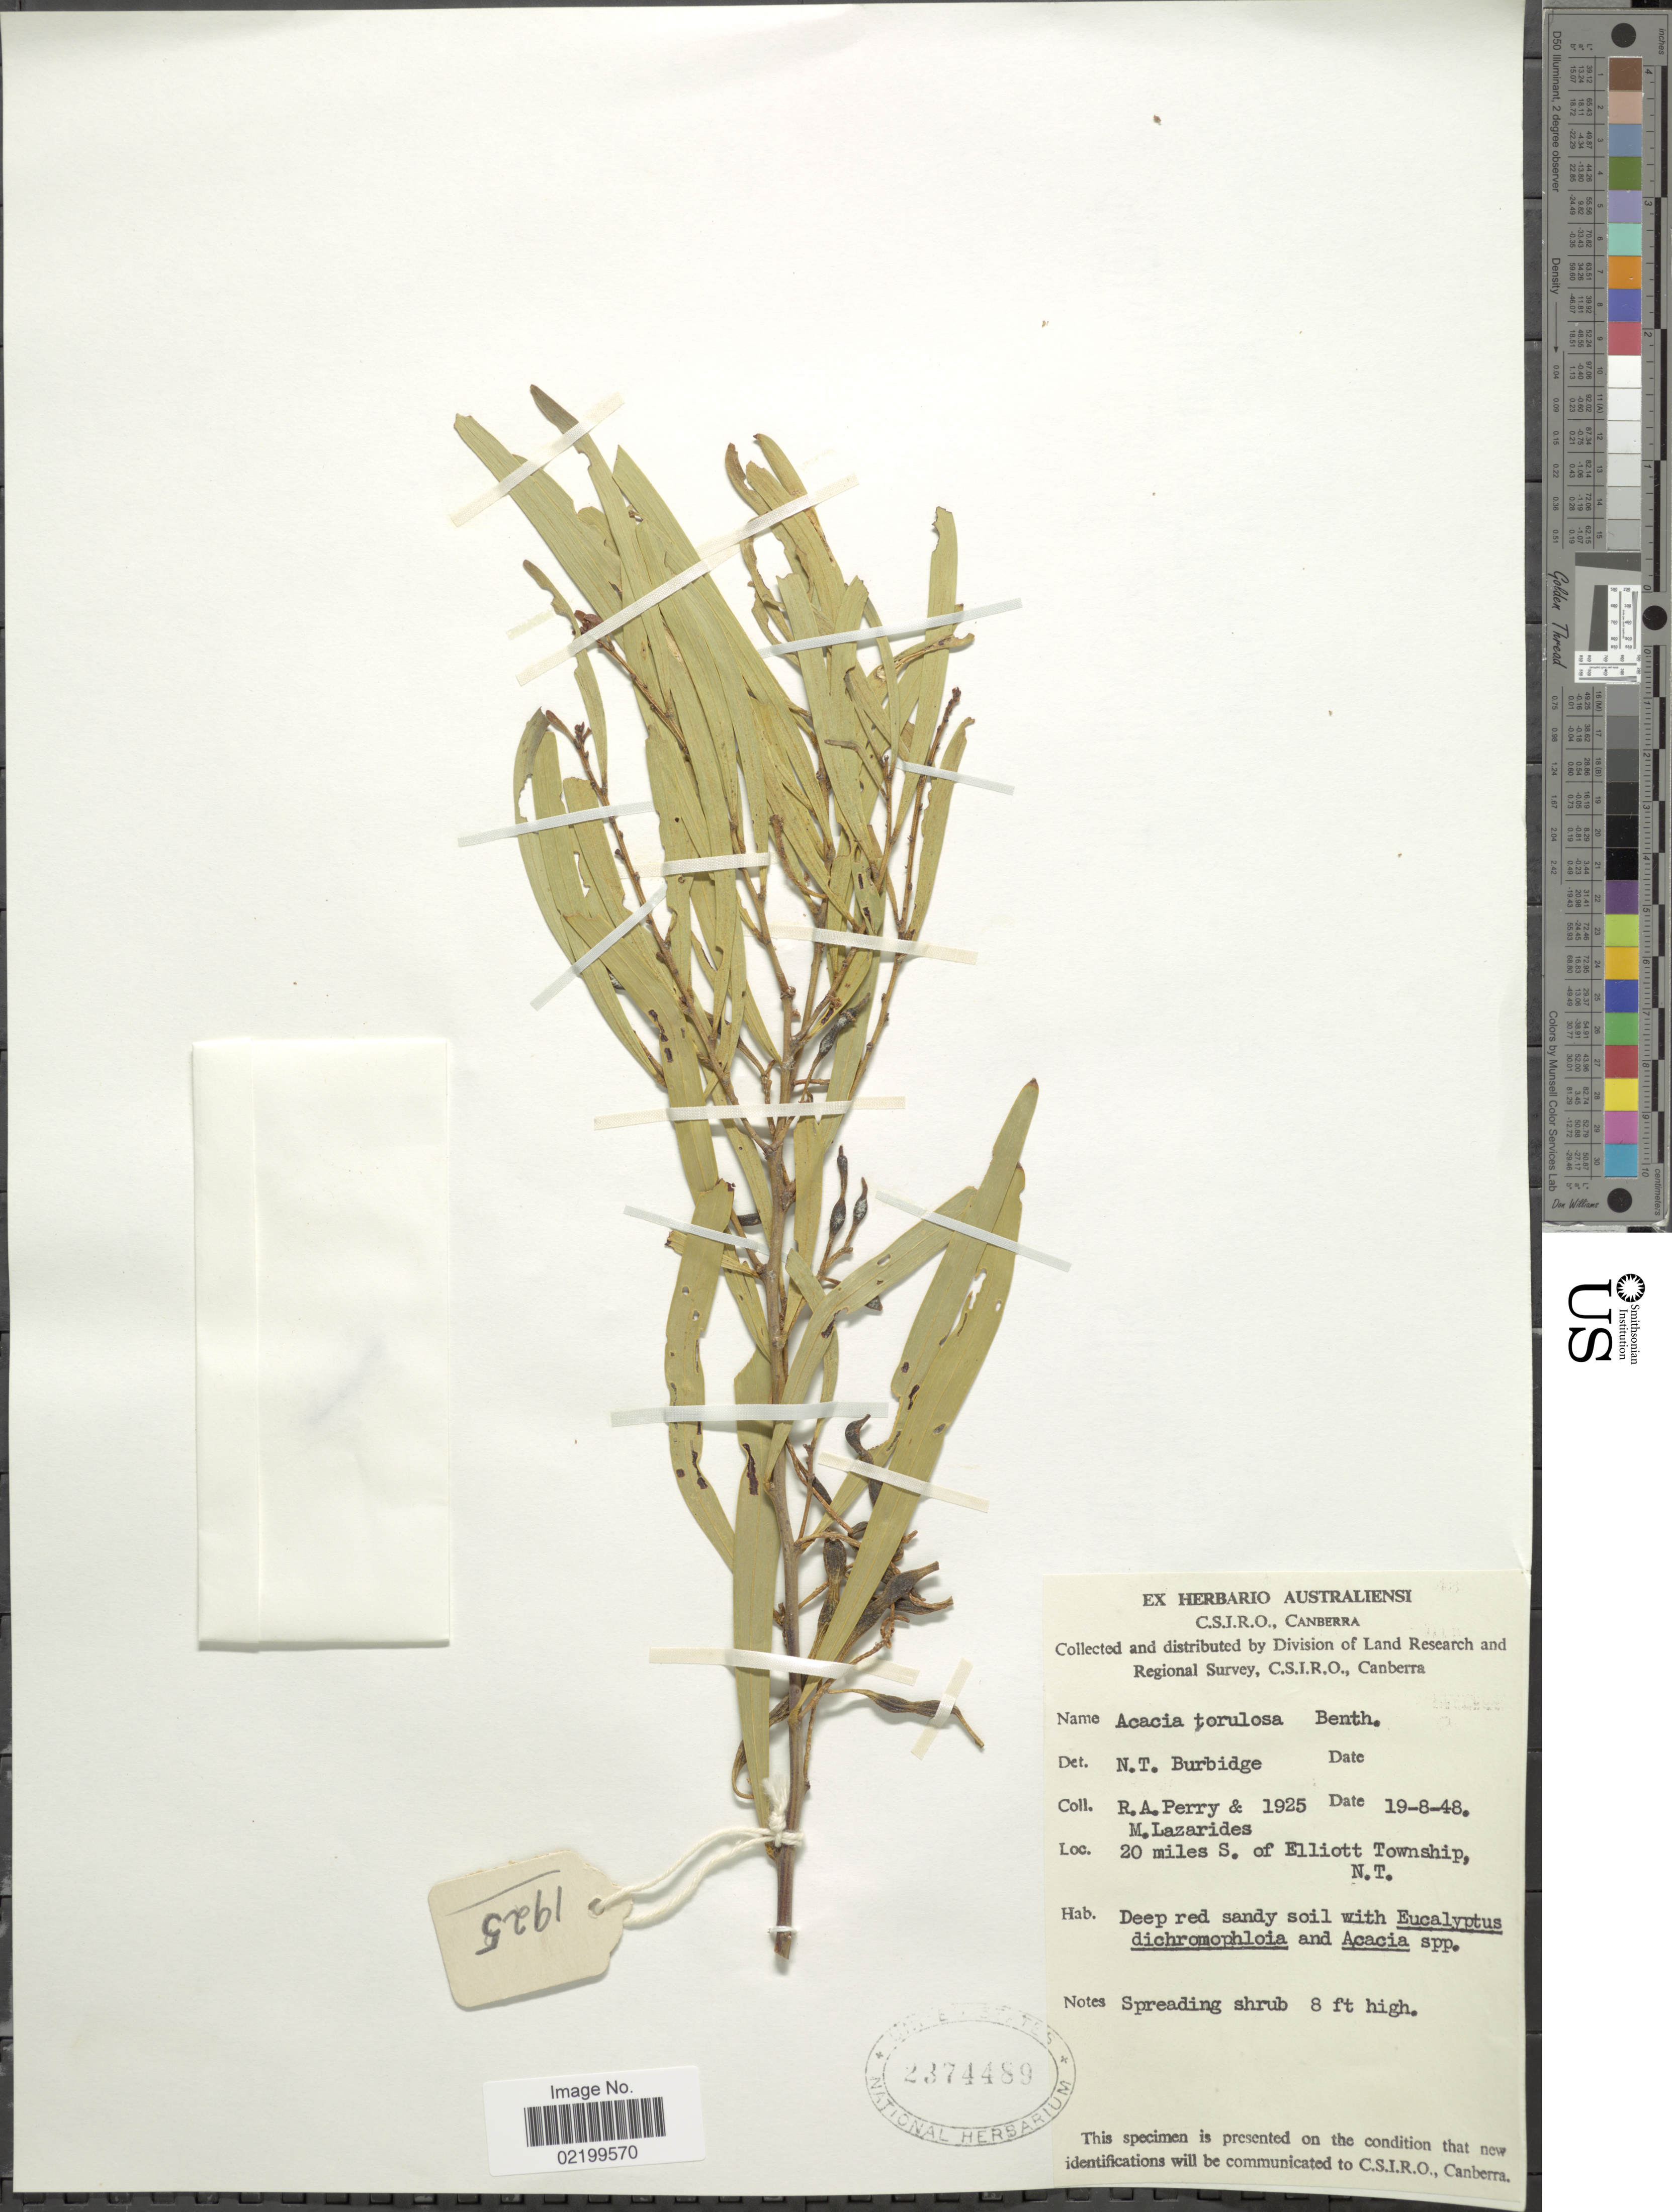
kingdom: Plantae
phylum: Tracheophyta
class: Magnoliopsida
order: Fabales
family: Fabaceae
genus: Acacia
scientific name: Acacia torulosa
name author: Benth.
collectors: Perry, R. A. & M. Lazarides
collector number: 1925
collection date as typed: Transcribed d/m/y: 19/8/48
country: Australia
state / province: Northern Territory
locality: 20 miles S. of Elliott Township, N.T.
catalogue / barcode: US 2374489